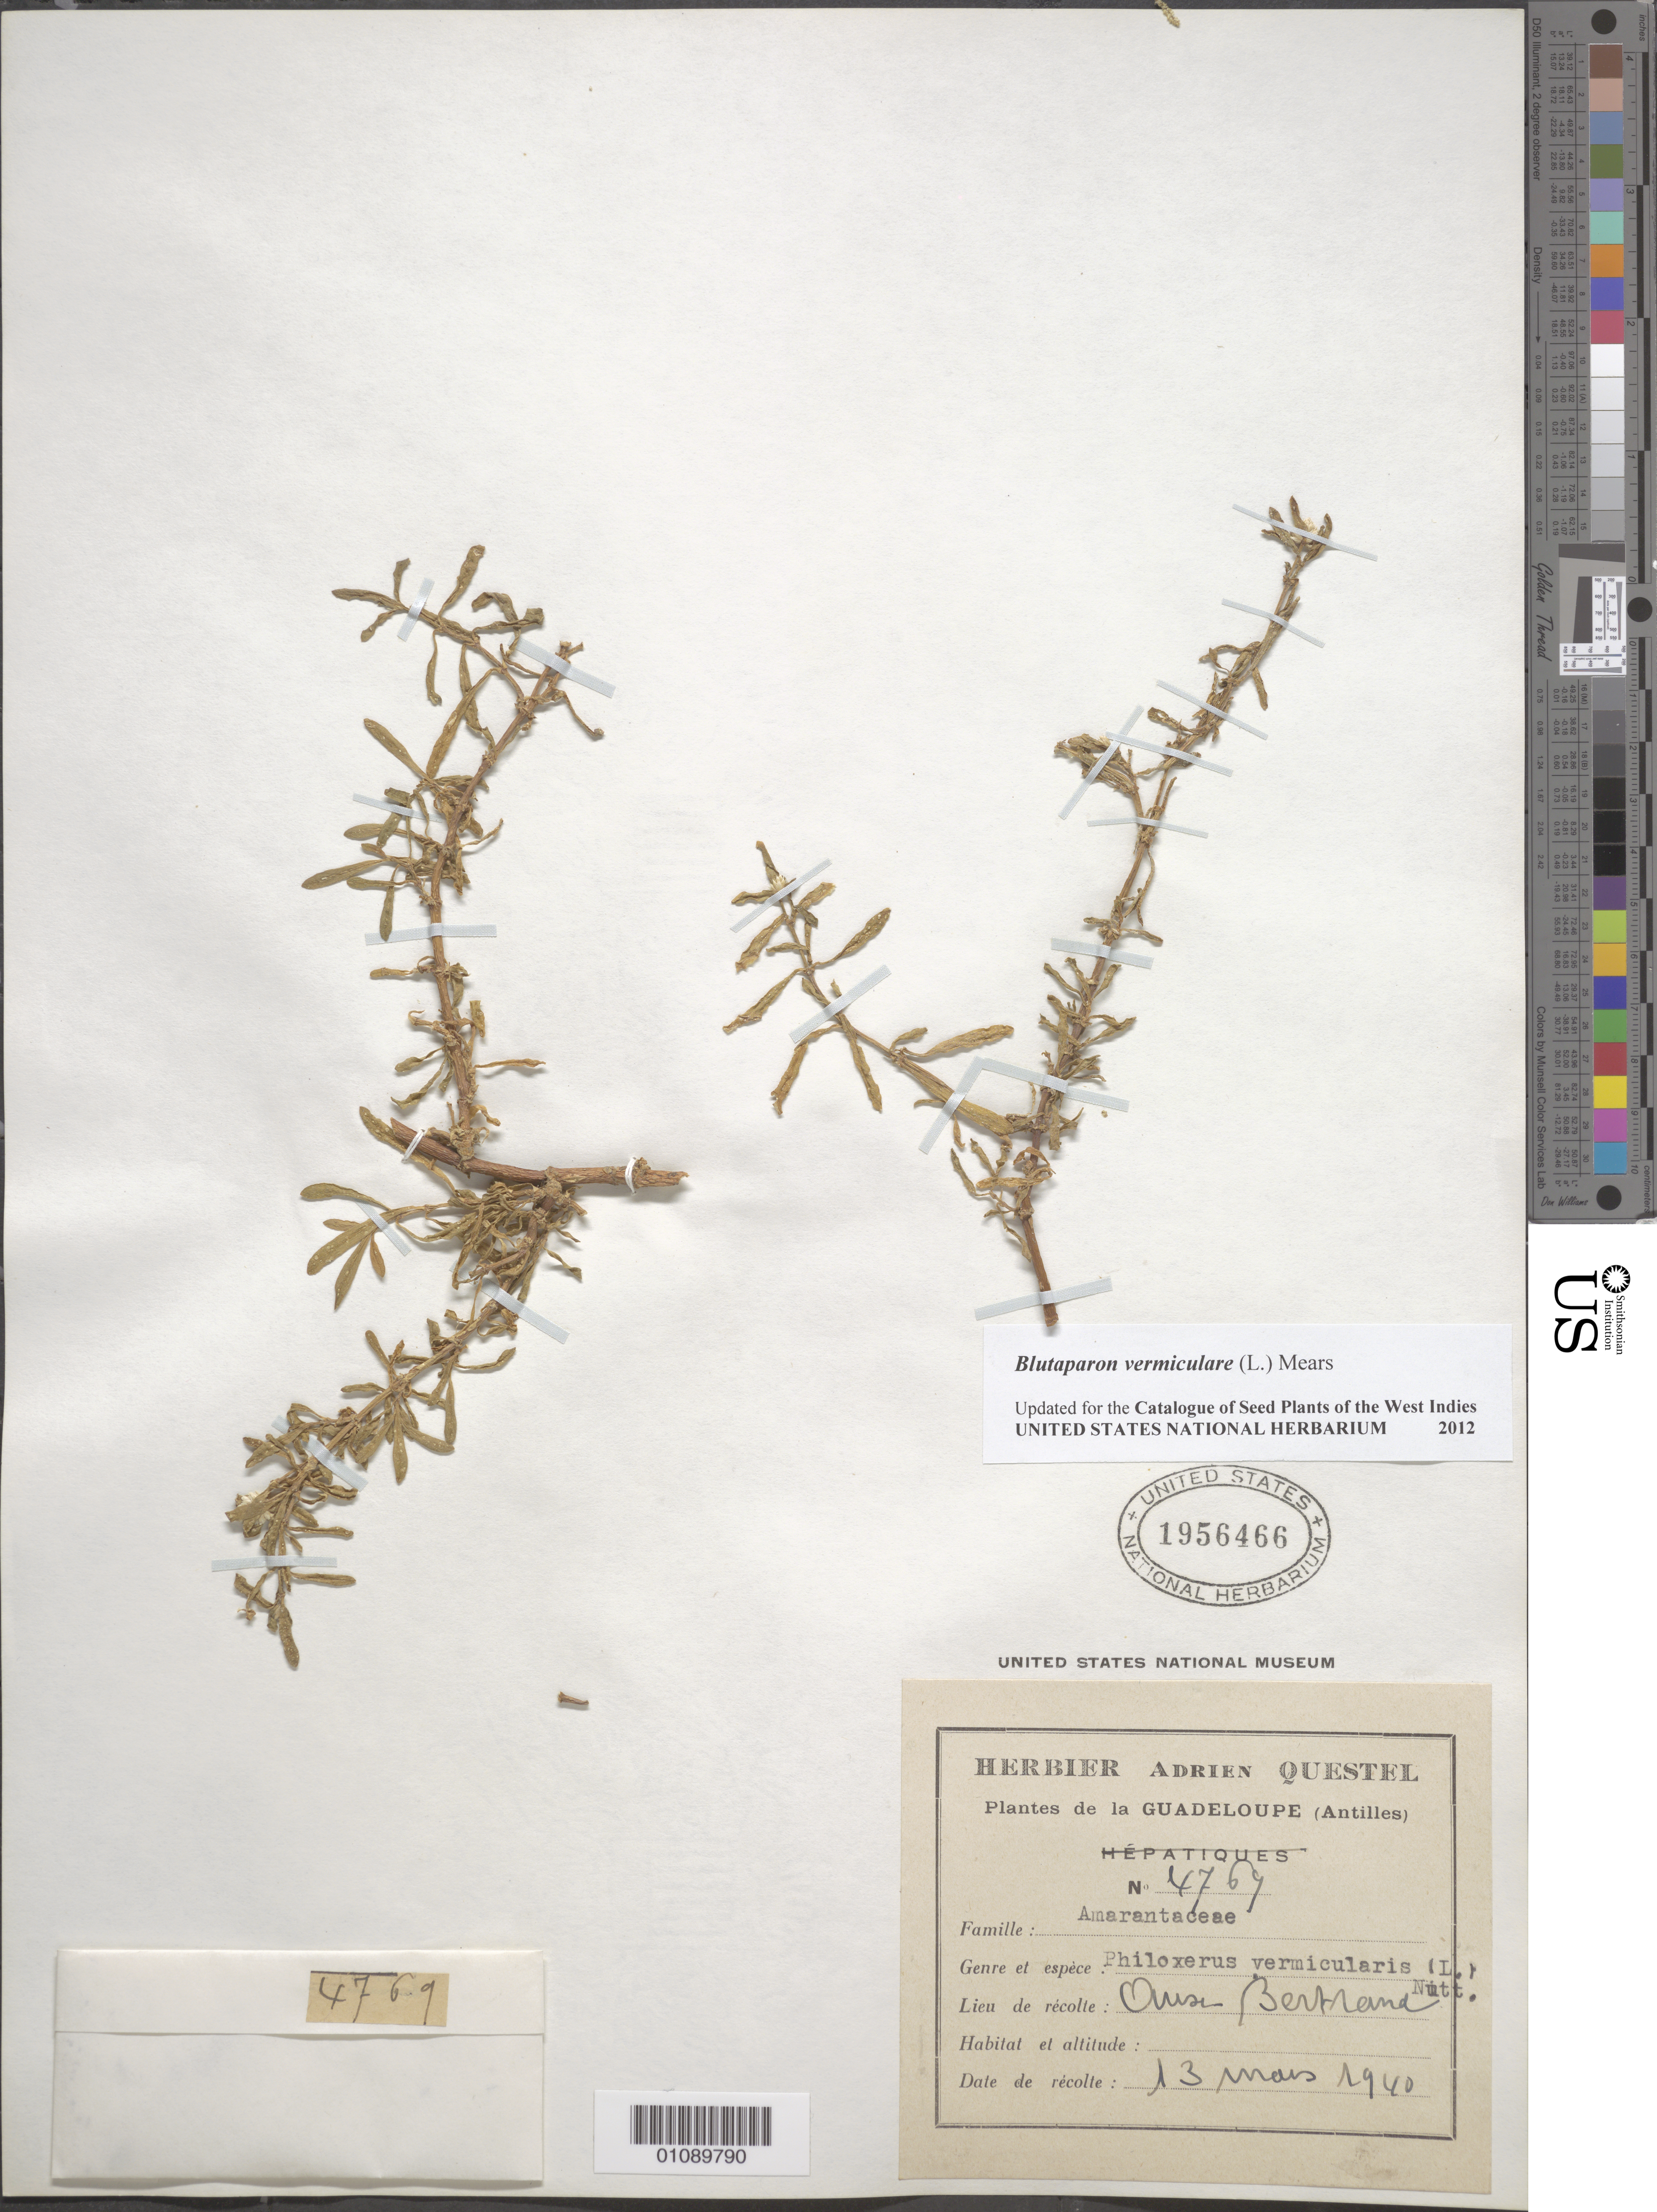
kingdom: Plantae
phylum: Tracheophyta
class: Magnoliopsida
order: Caryophyllales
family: Amaranthaceae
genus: Gomphrena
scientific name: Gomphrena vermicularis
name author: L.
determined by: Strong, Mark T., (BOT), Smithsonian Institution - National Museum of Natural History (UNITED STATES)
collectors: A. Questel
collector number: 4764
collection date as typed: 13 Mar 1940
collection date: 1940-03-13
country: Guadeloupe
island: Grande Terre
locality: Anse Bertrand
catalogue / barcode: US 1956466